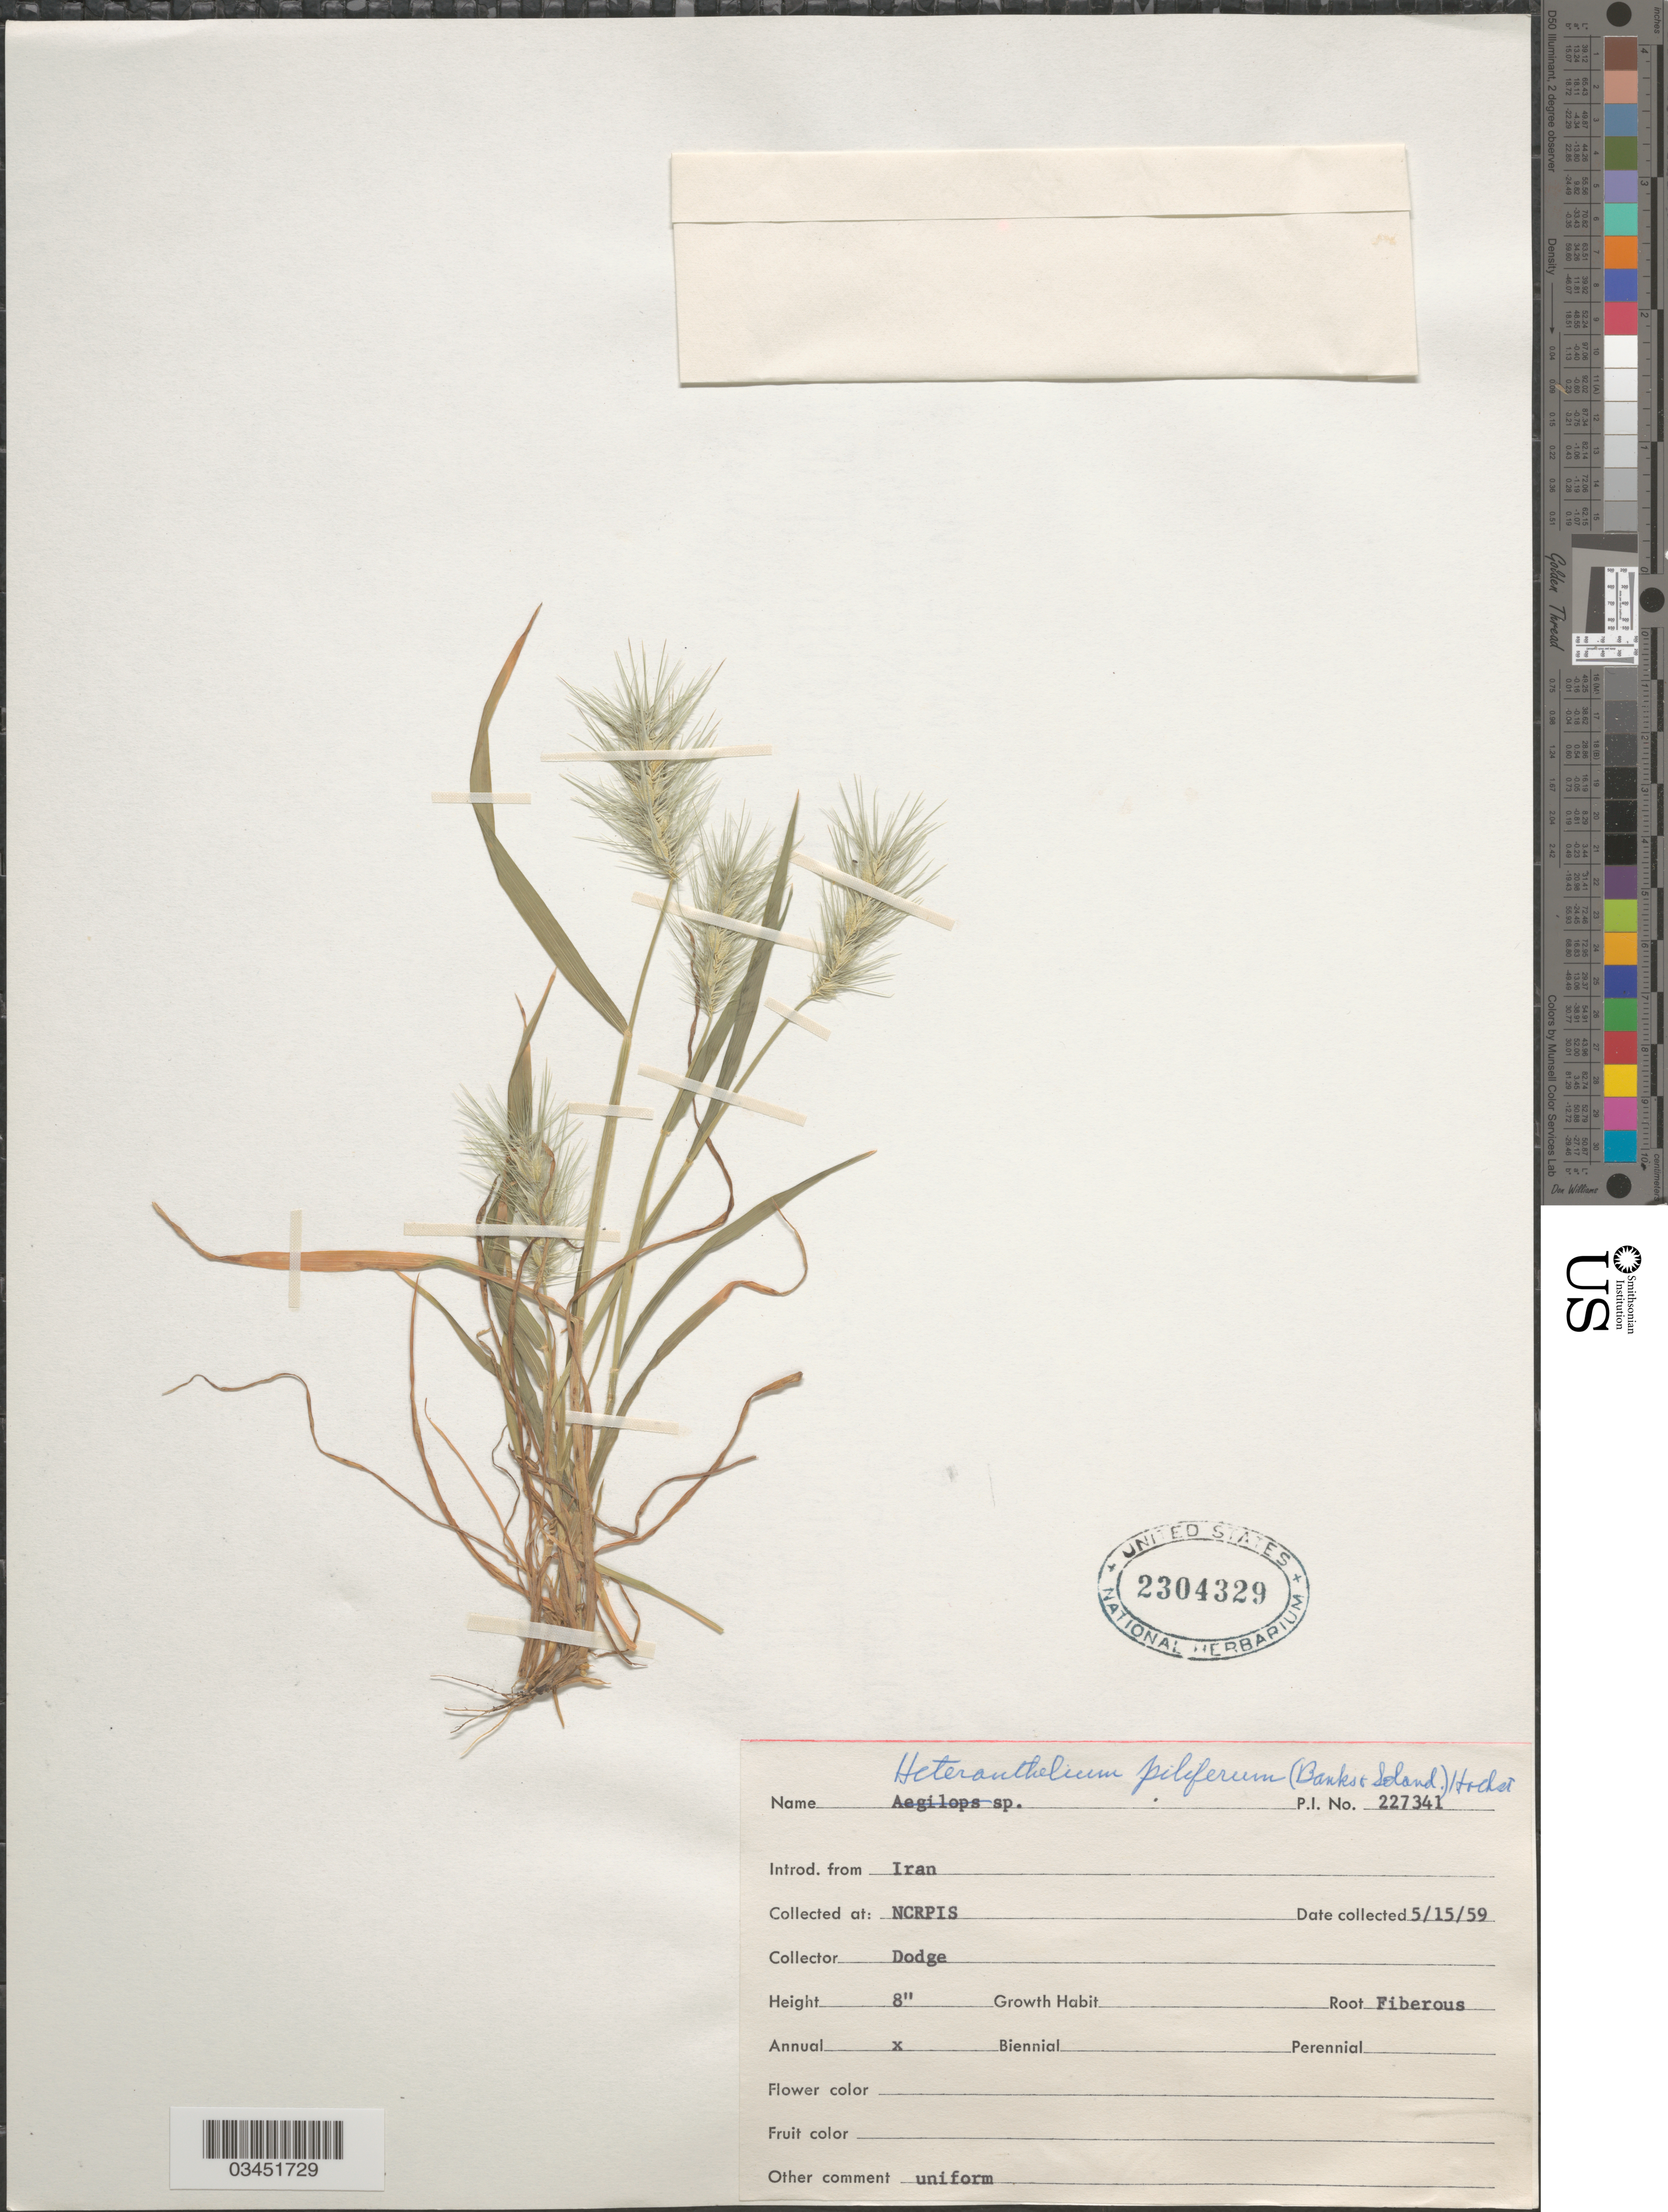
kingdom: Plantae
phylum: Tracheophyta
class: Liliopsida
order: Poales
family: Poaceae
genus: Heteranthelium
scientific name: Heteranthelium piliferum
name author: (Sol.) Hochst.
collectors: -. Dodge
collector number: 227341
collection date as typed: Transcribed d/m/y: 15/5/59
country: United States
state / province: Iowa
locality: NCRPIS.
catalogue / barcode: US 2304329